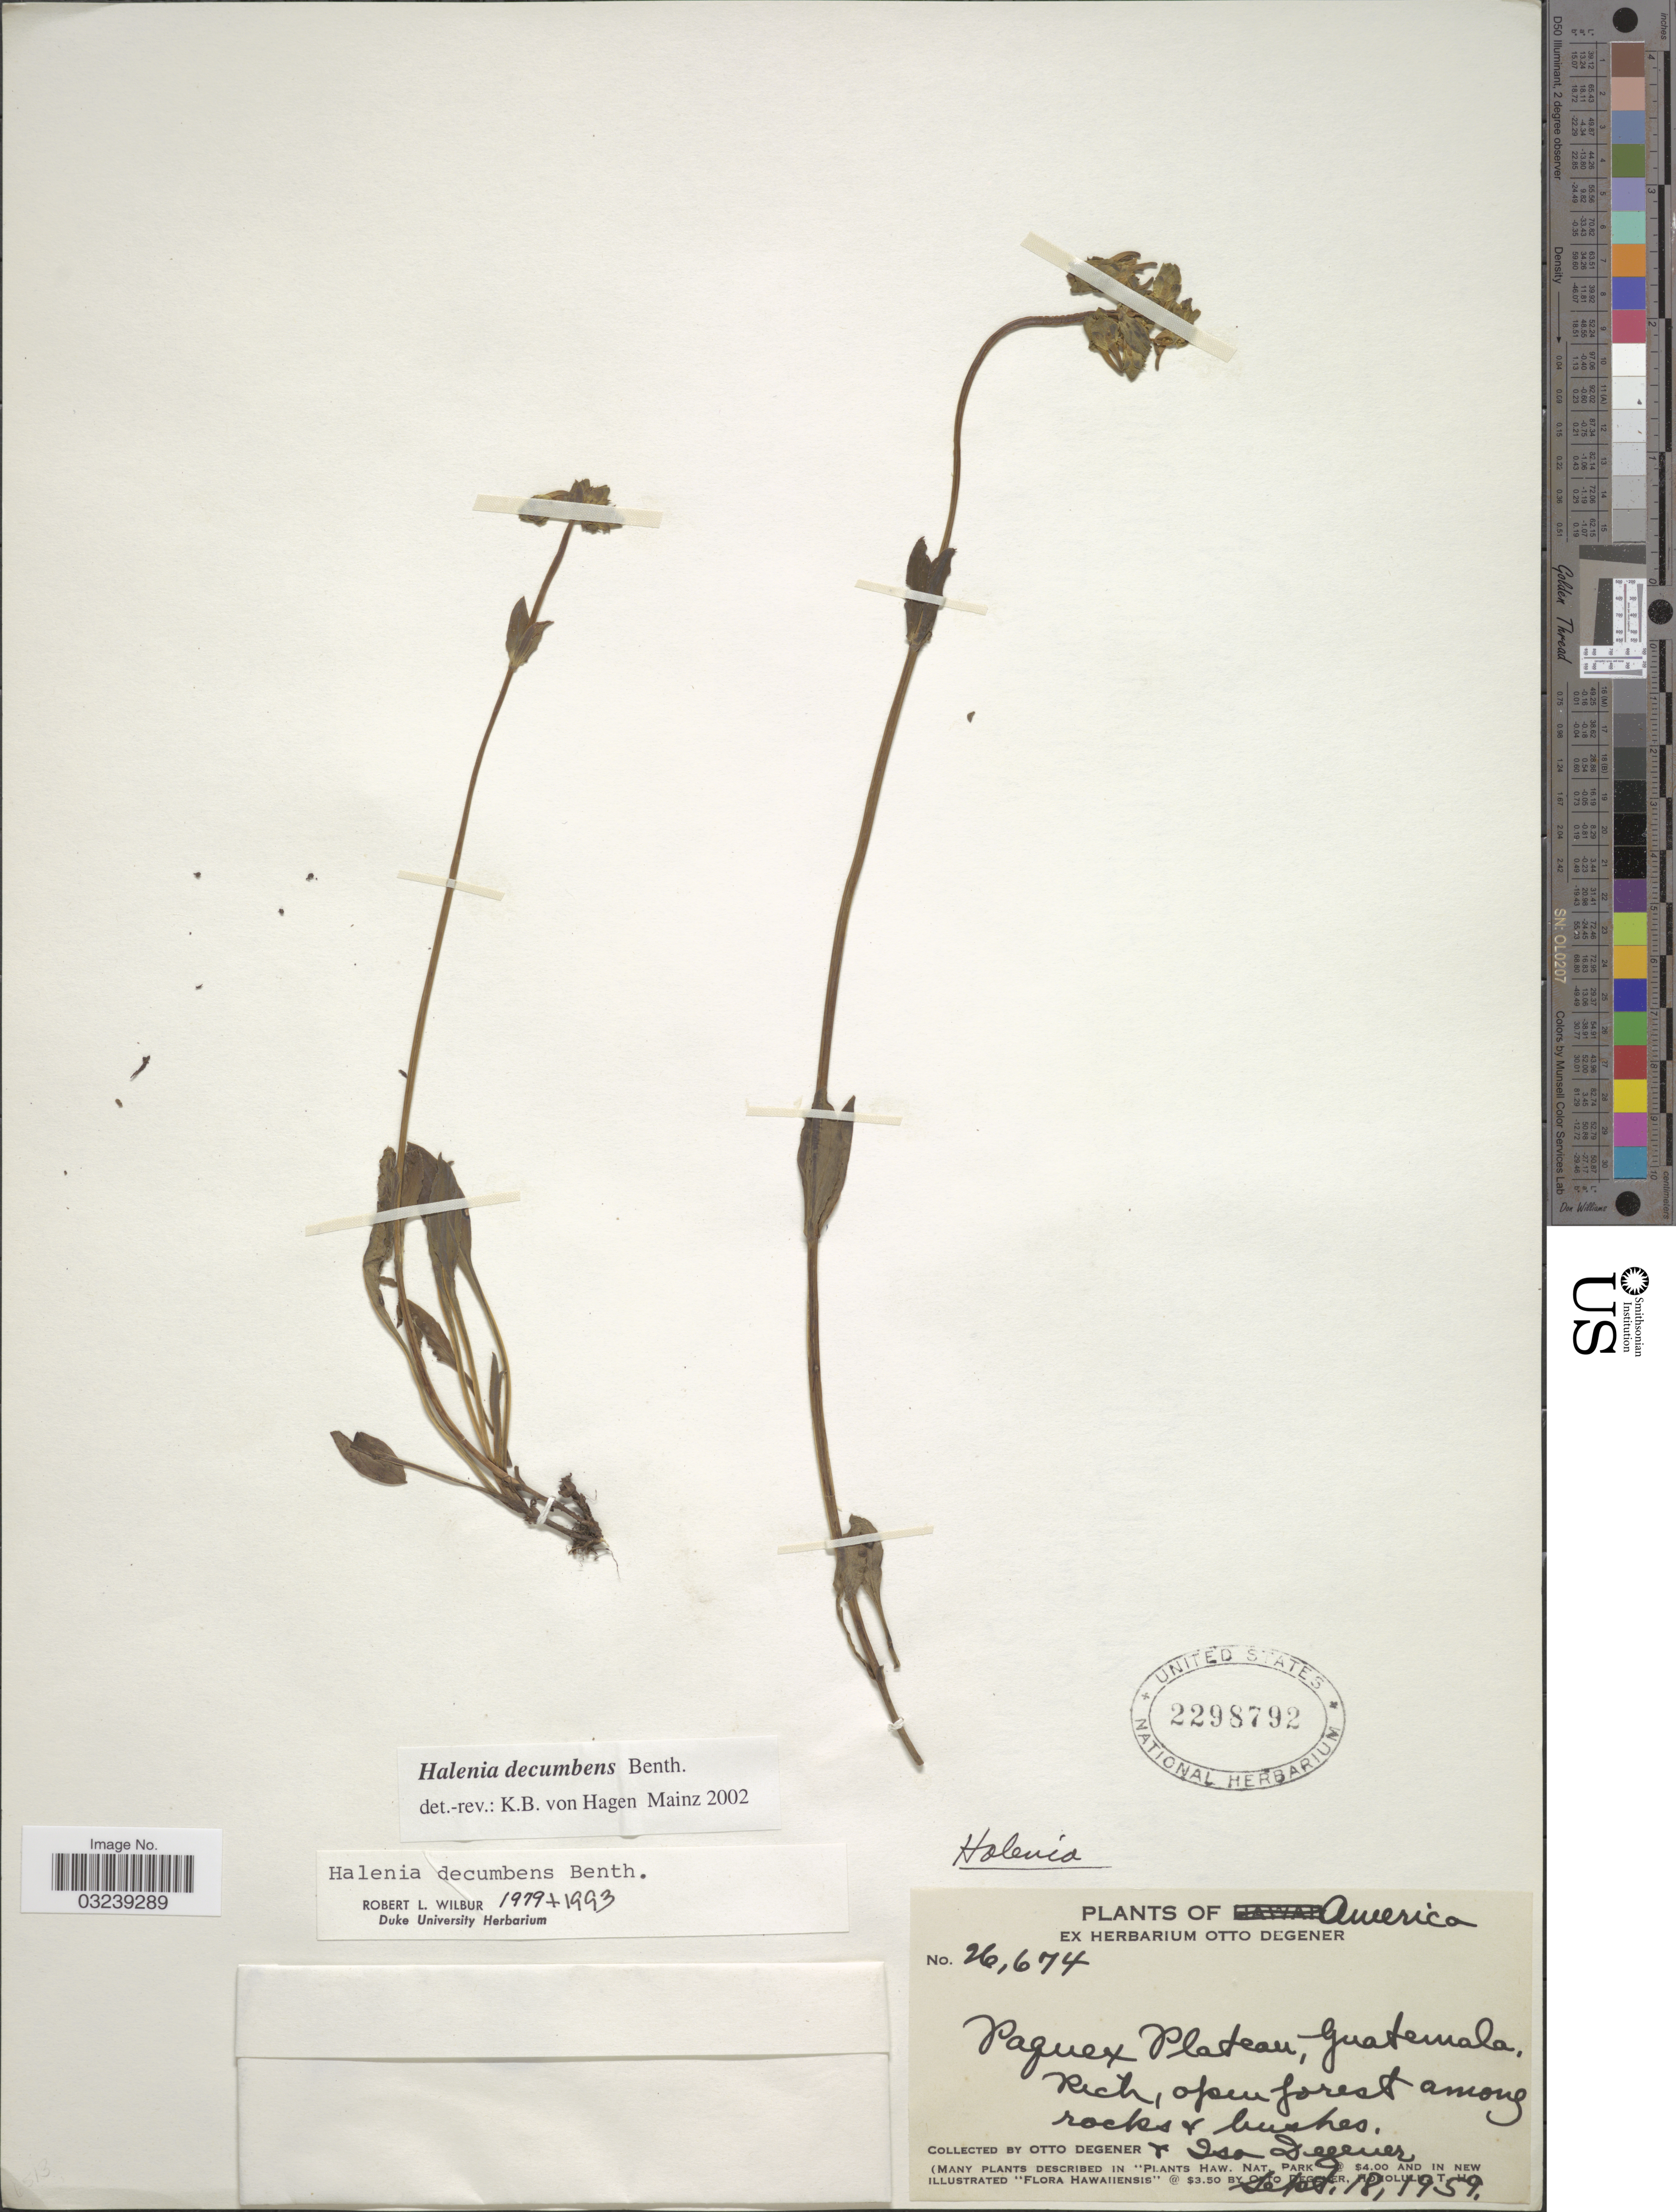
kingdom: Plantae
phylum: Tracheophyta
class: Magnoliopsida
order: Gentianales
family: Gentianaceae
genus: Halenia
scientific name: Halenia decumbens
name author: Benth.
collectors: O. Degener & I. Degener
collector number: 26674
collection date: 1959-09-18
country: Guatemala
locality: Paquex Plateau.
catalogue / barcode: US 2298792